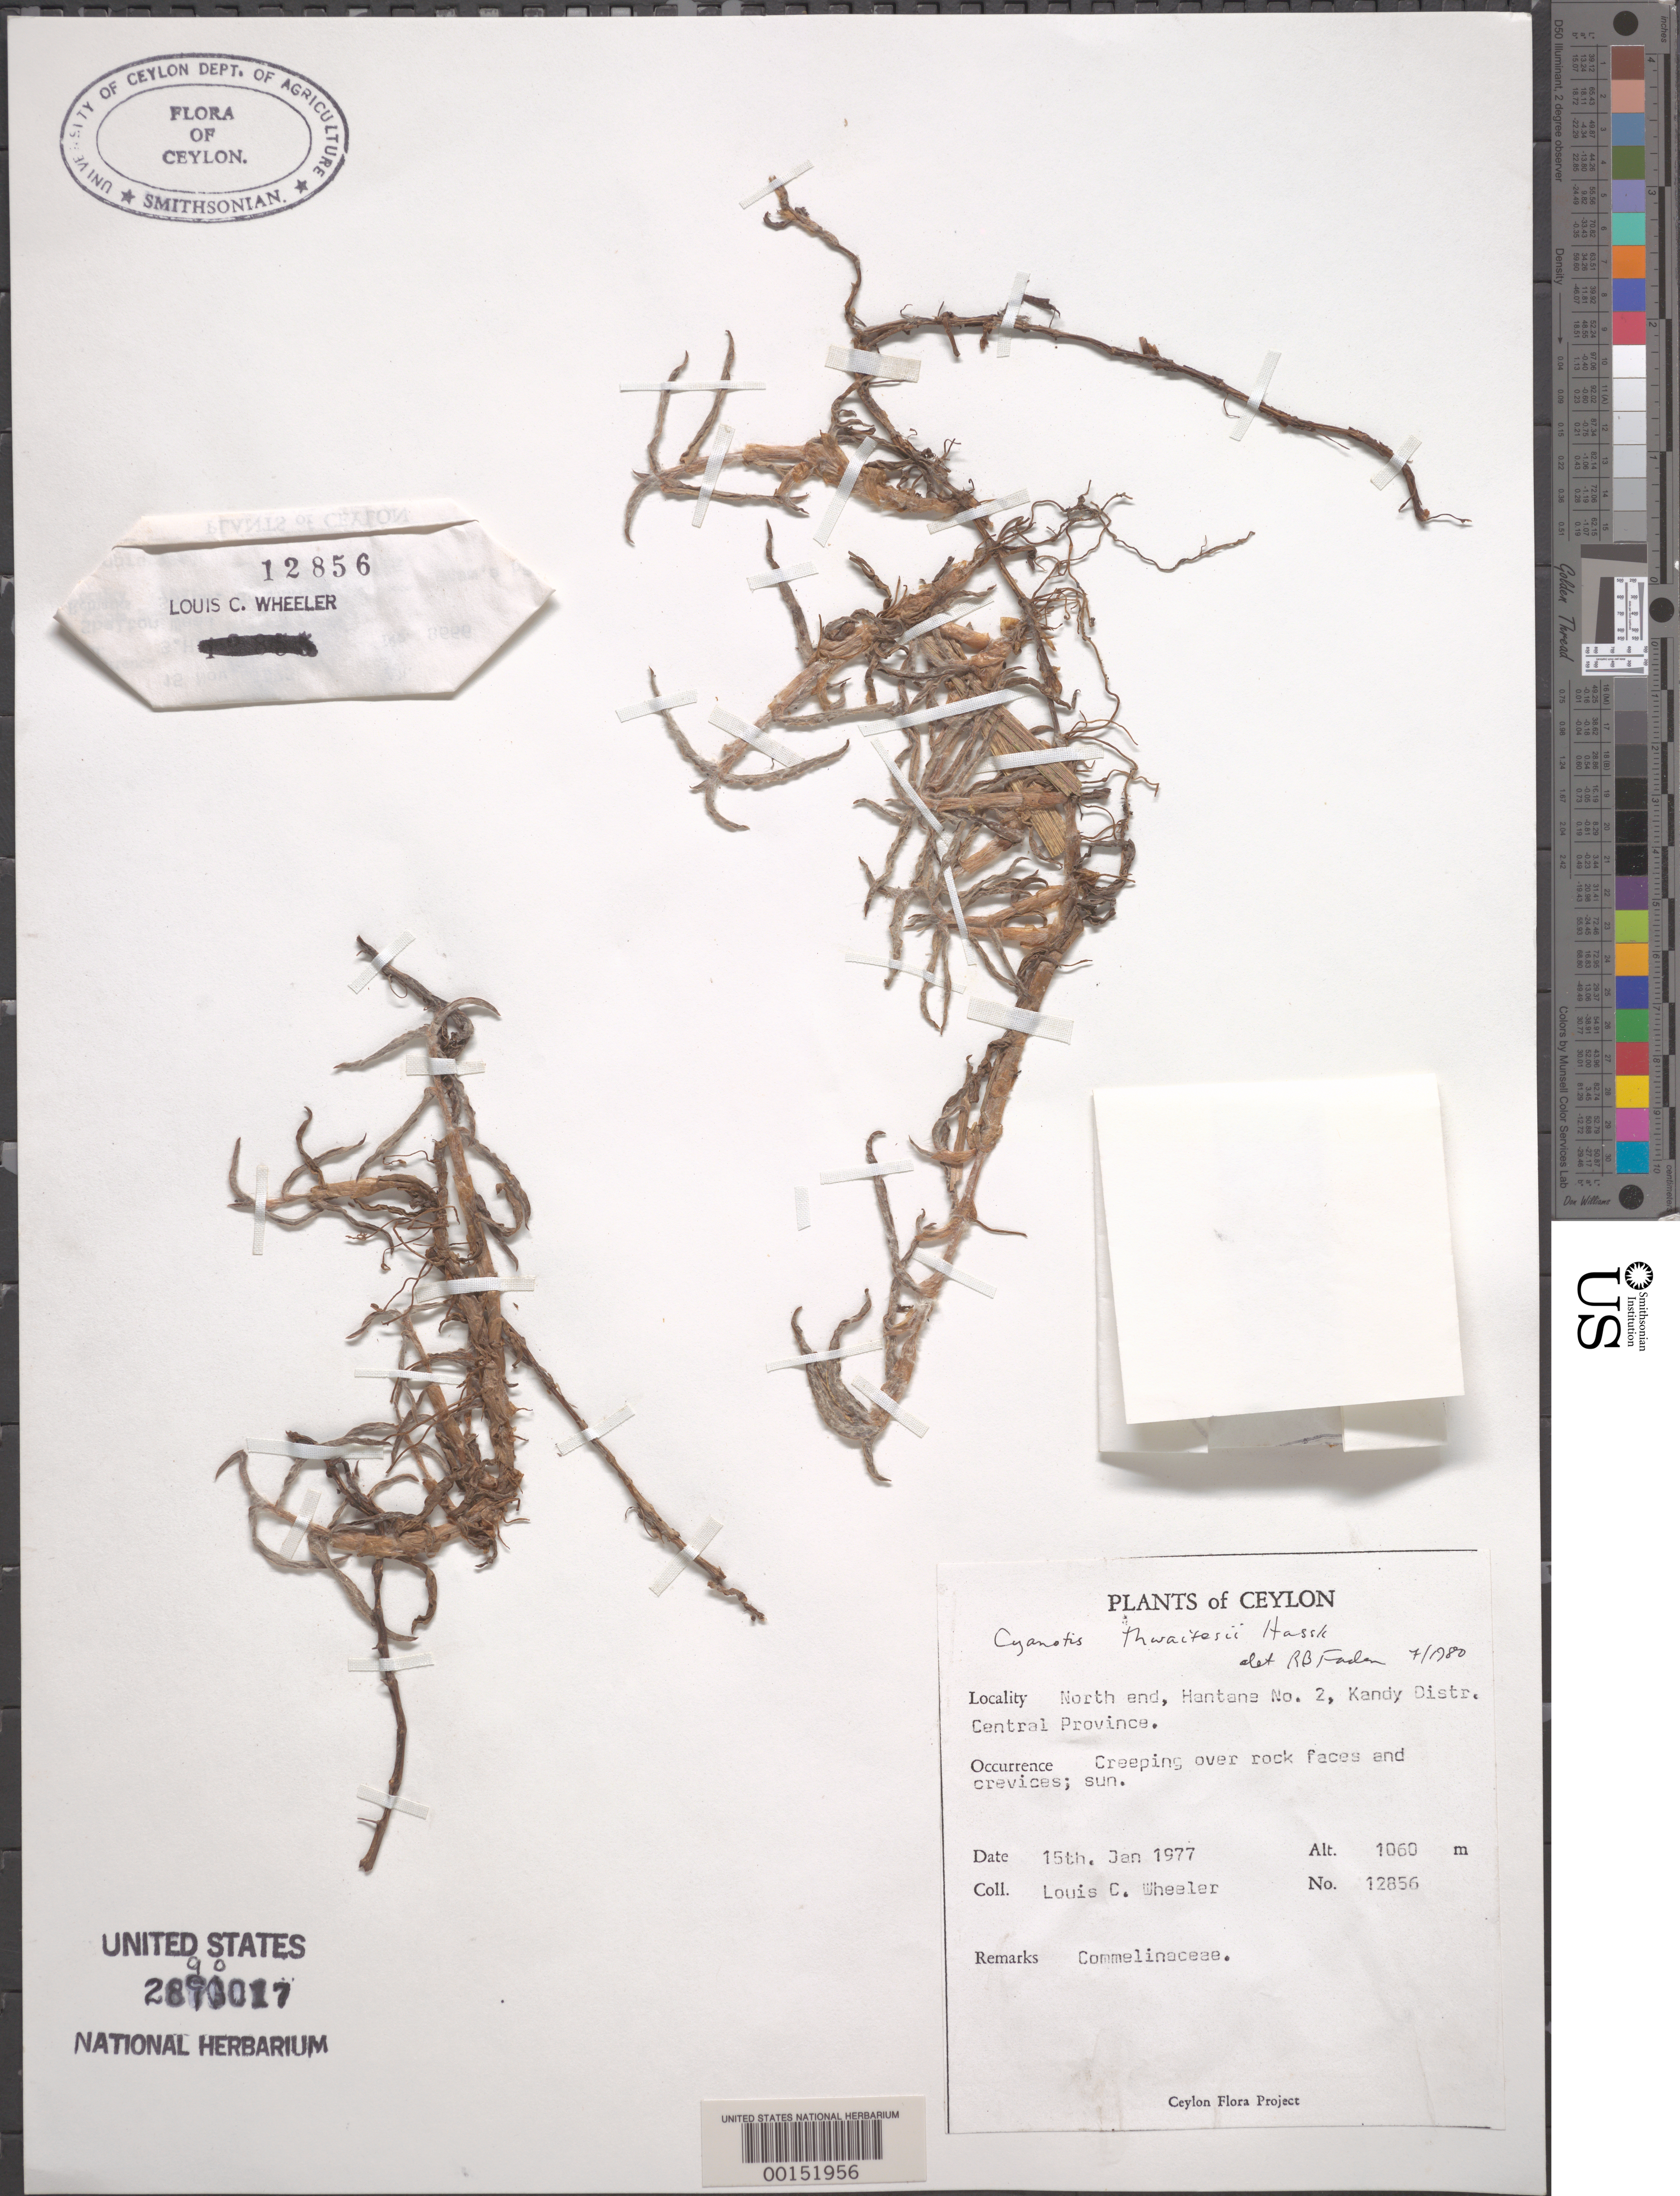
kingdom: Plantae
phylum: Tracheophyta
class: Liliopsida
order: Commelinales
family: Commelinaceae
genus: Cyanotis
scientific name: Cyanotis thwaitesii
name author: Hassk.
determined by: Faden, Robert B., (US), Smithsonian Institution - National Museum of Natural History (UNITED STATES)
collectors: L. C. Wheeler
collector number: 12856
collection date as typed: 15 Jan 1977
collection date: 1977-01-15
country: Sri Lanka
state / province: Central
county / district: Kandy Dist.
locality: North end, hantane no. 2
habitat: Rock faces and crevices; full sun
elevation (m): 1060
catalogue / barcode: US 2890017